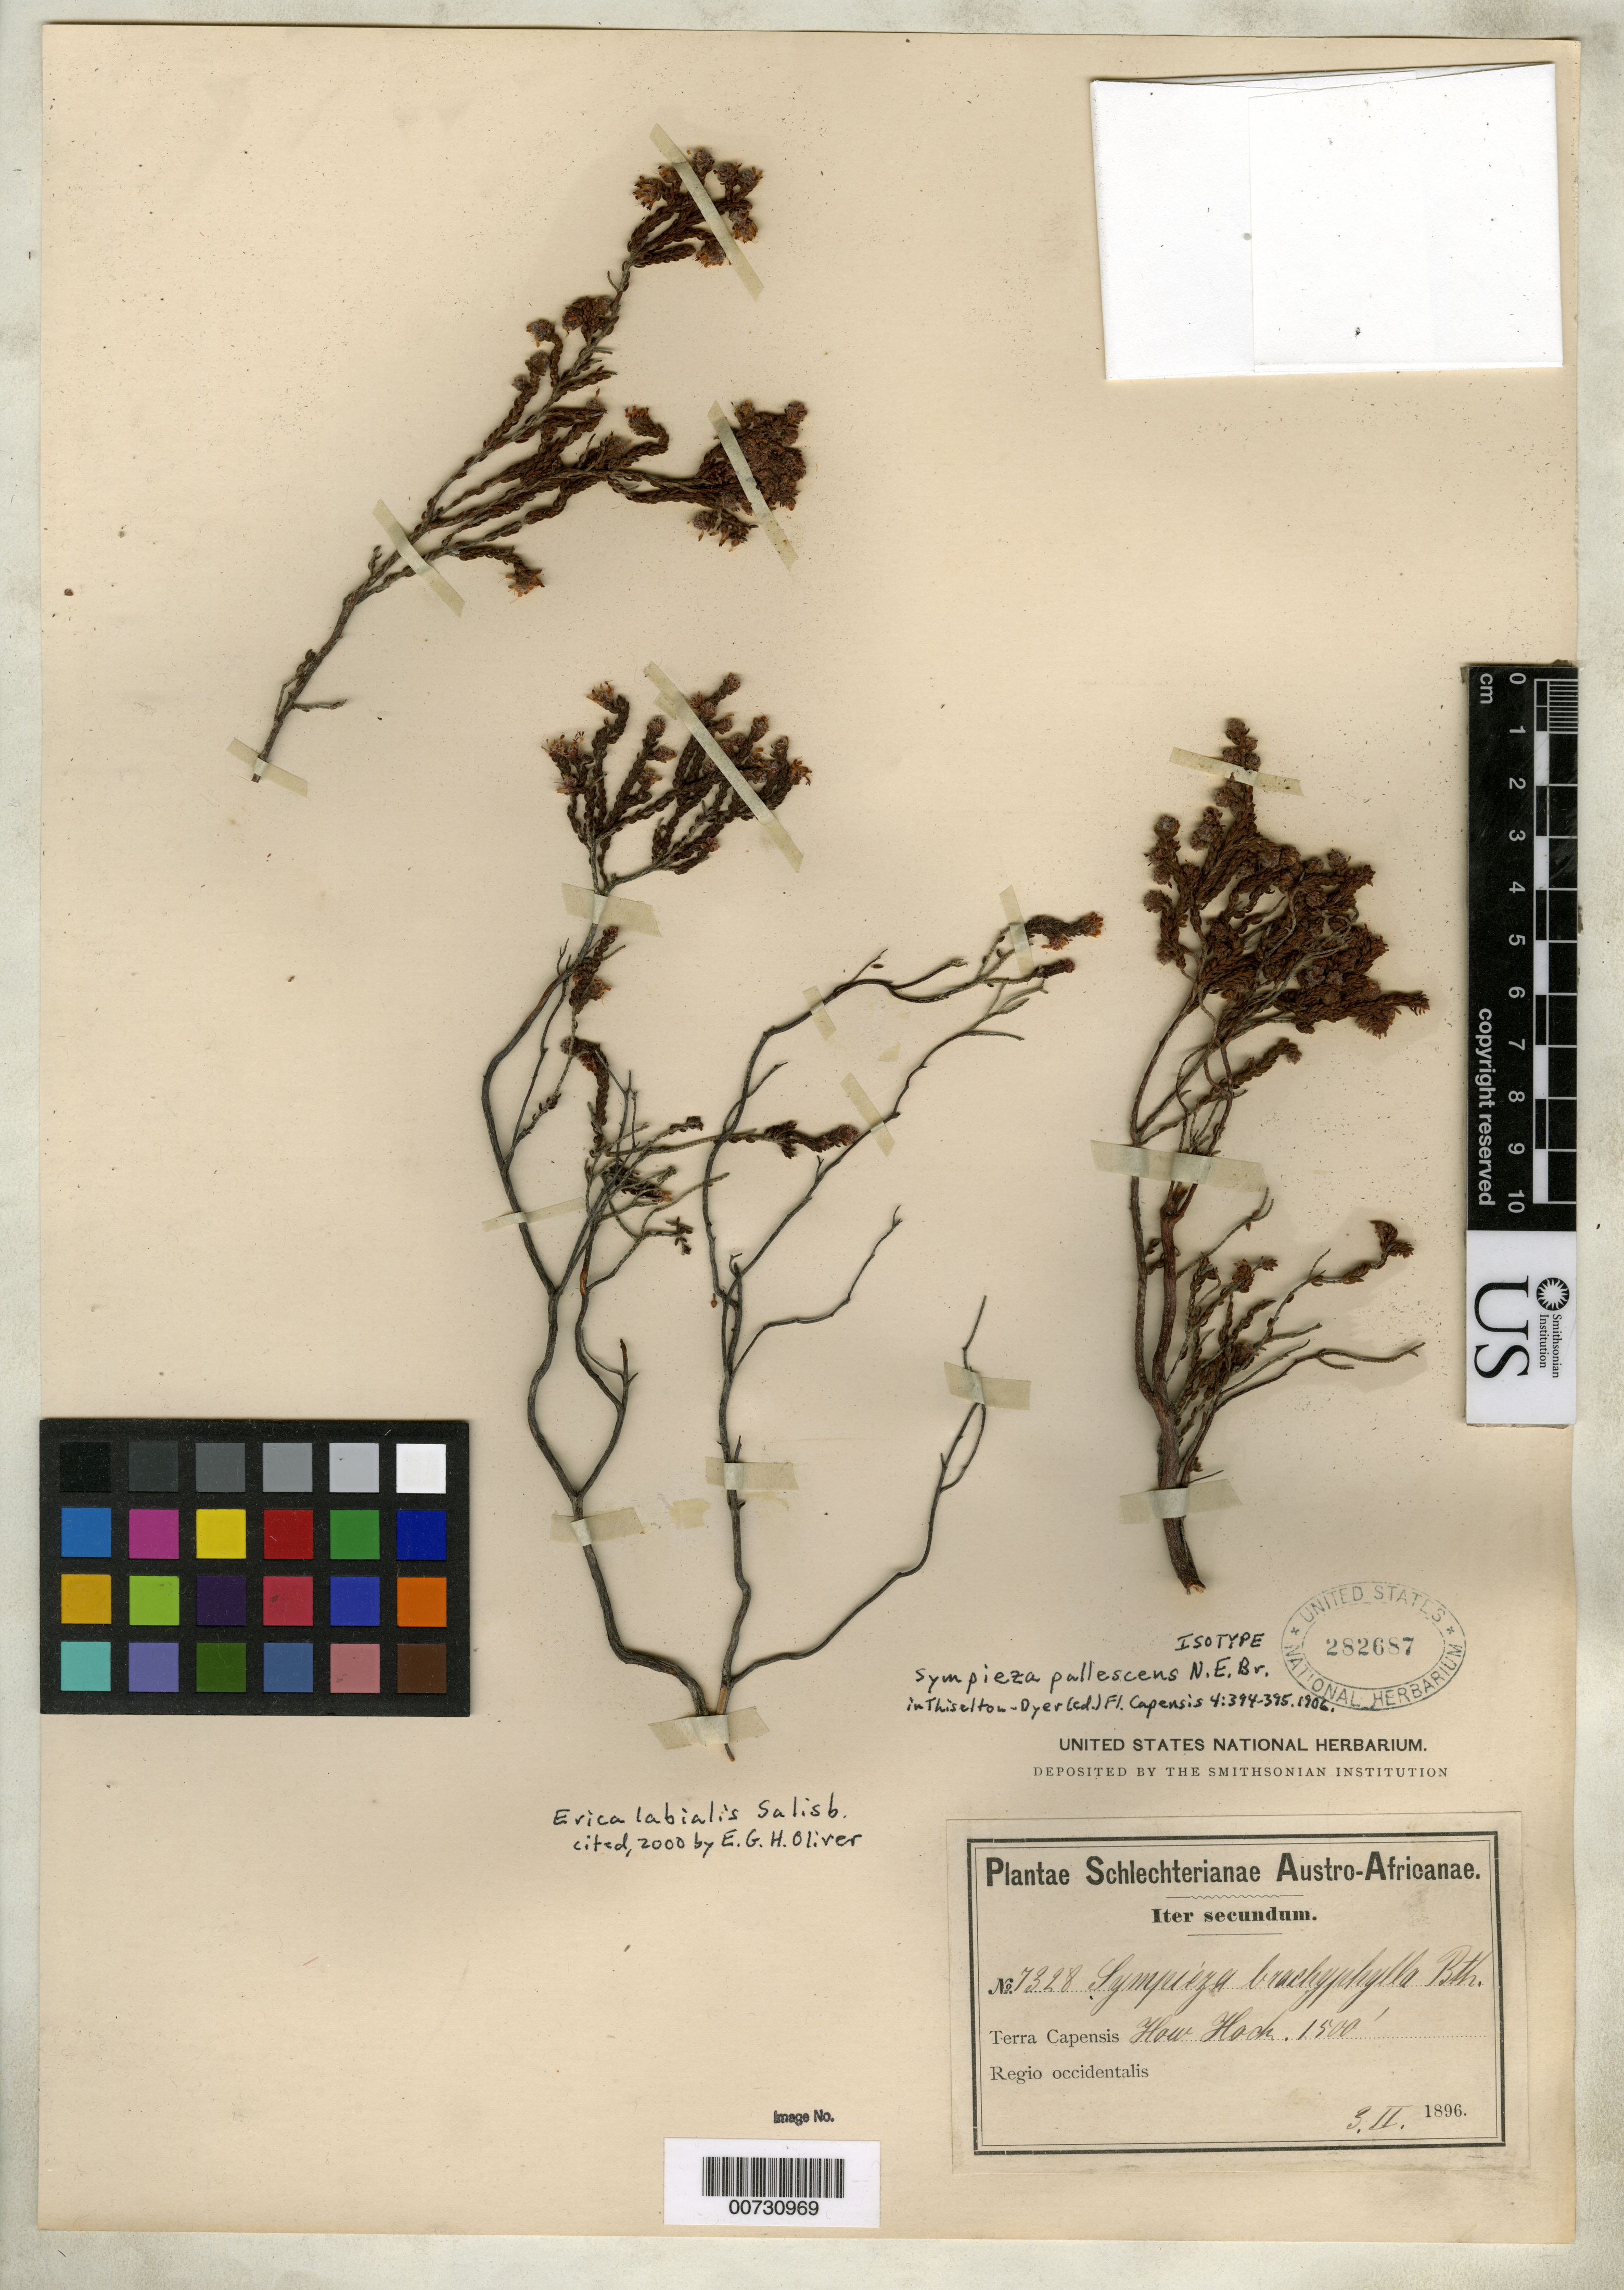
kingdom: Plantae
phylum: Tracheophyta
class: Magnoliopsida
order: Ericales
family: Ericaceae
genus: Sympieza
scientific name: Sympieza pallescens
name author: N.E. Br. in Dyer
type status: Isotype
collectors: F. R. R. Schlechter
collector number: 7328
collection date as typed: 03 Feb 1896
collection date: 1896-02-03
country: South Africa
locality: Terra Capensis, How Hock [protologue: Houw Hoek].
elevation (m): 457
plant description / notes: Collection (but not US sheet) cited 2000 by E.G.H. Oliver, Contr. Bolus Herb. 19.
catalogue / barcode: US 282687